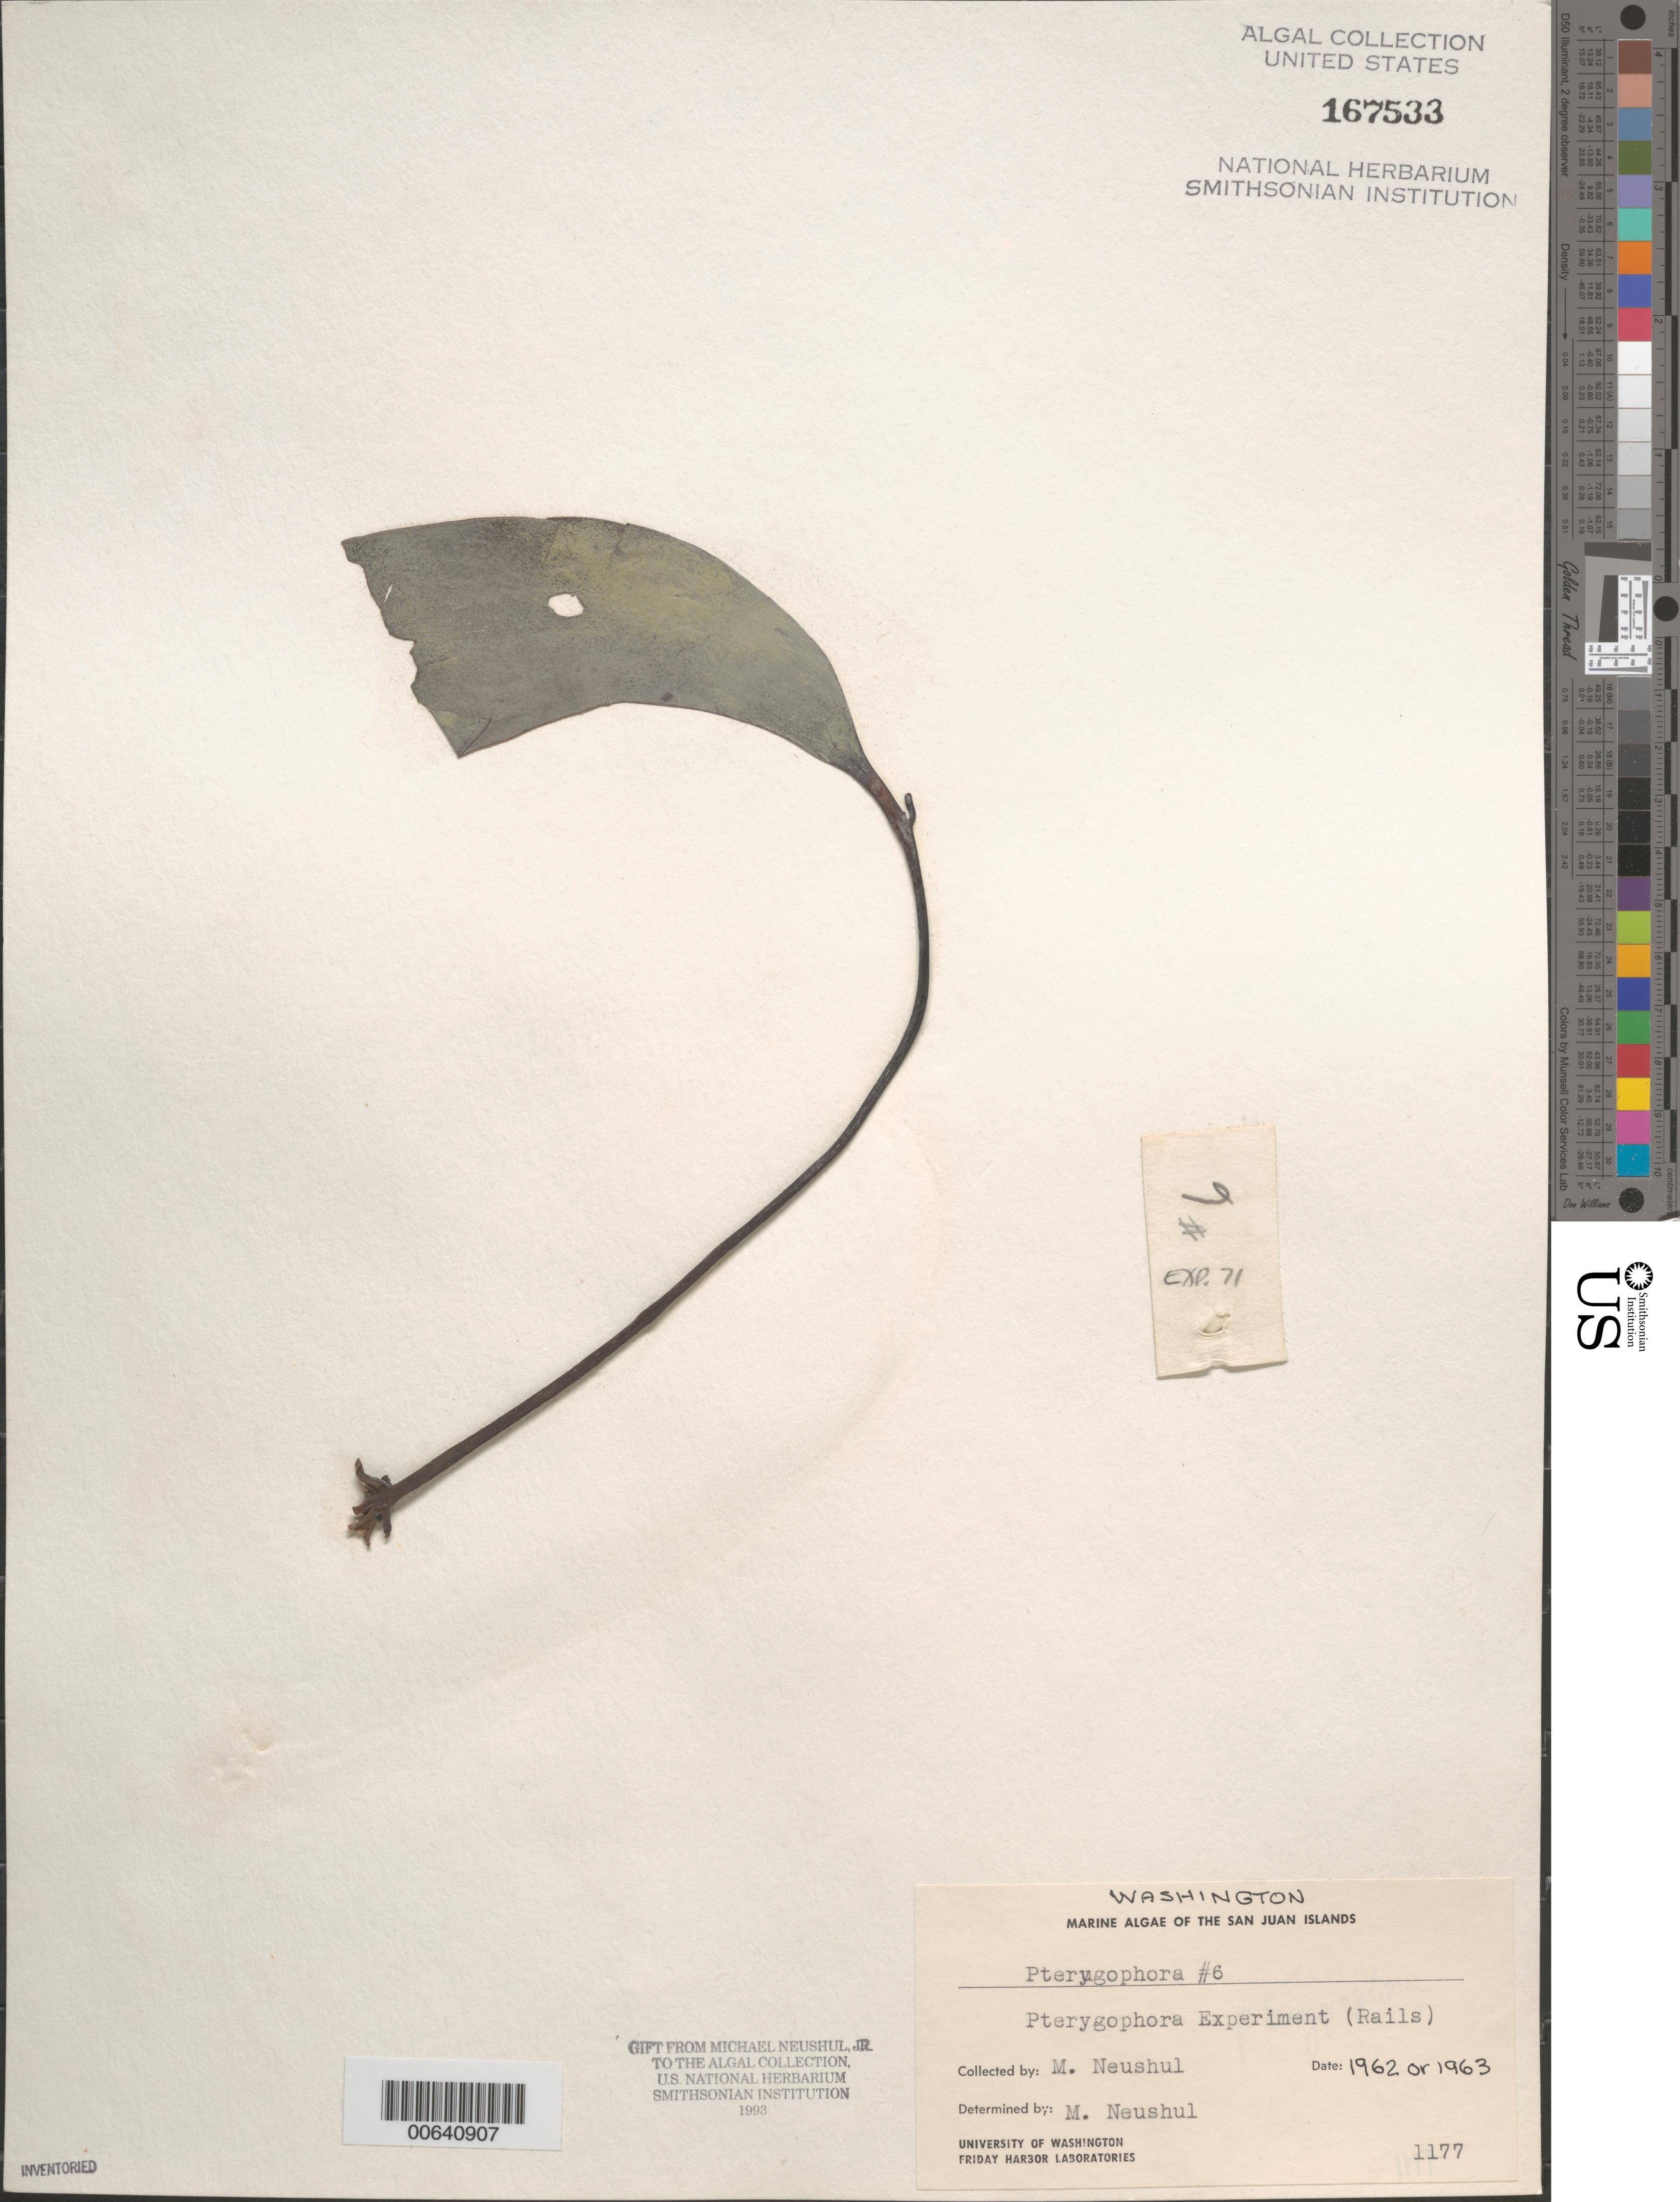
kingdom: Chromista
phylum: Ochrophyta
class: Phaeophyceae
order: Laminariales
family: Alariaceae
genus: Pterygophora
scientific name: Pterygophora sp.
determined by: Neushul, M.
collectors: M. Neushul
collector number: Neushul 1177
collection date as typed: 1962 or -- --- 1963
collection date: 1962 or 1963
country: United States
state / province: Washington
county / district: San Juan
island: San Juan Islands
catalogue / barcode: US 167533